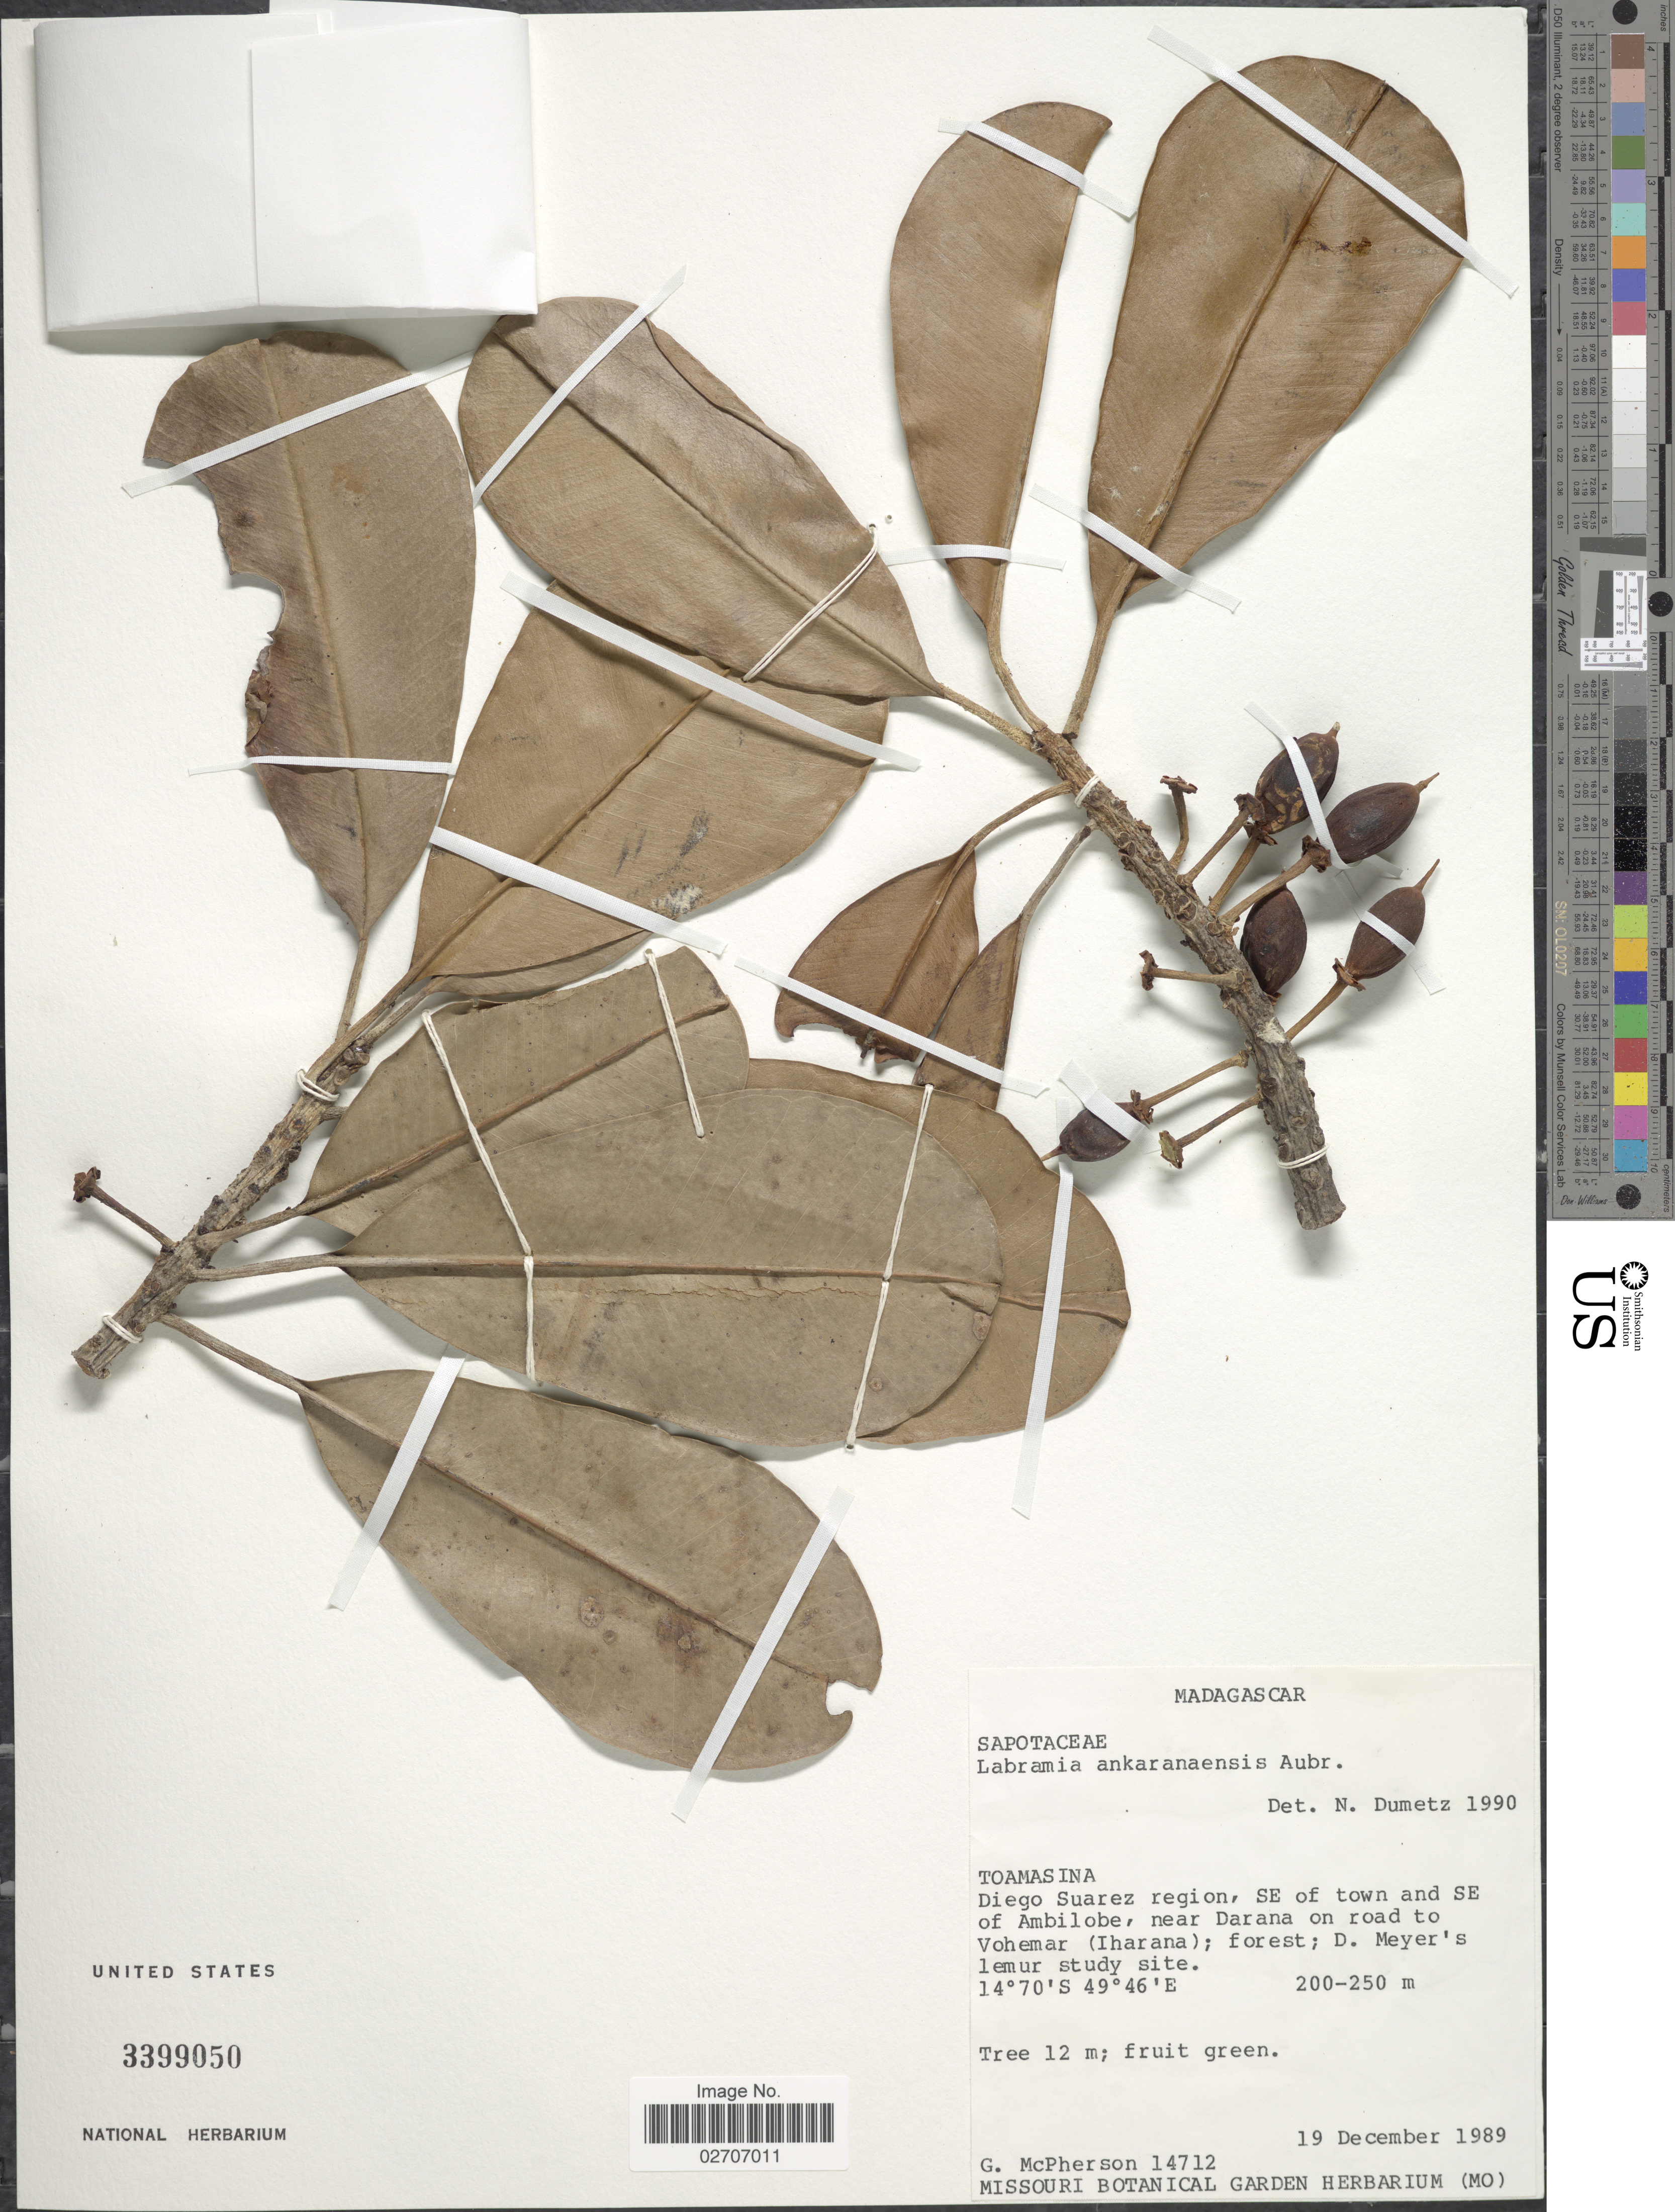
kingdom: Plantae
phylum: Tracheophyta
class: Magnoliopsida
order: Ericales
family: Sapotaceae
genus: Labramia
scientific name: Labramia ankaranaensis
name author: Aubrév.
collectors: G. McPherson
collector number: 14712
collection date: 1989-12-19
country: Madagascar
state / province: Sava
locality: Diego Suarez region, SE of town and SE of Ambilobe, near Darana on road to Vohemar (Iharana); forest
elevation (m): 200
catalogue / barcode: US 3399050